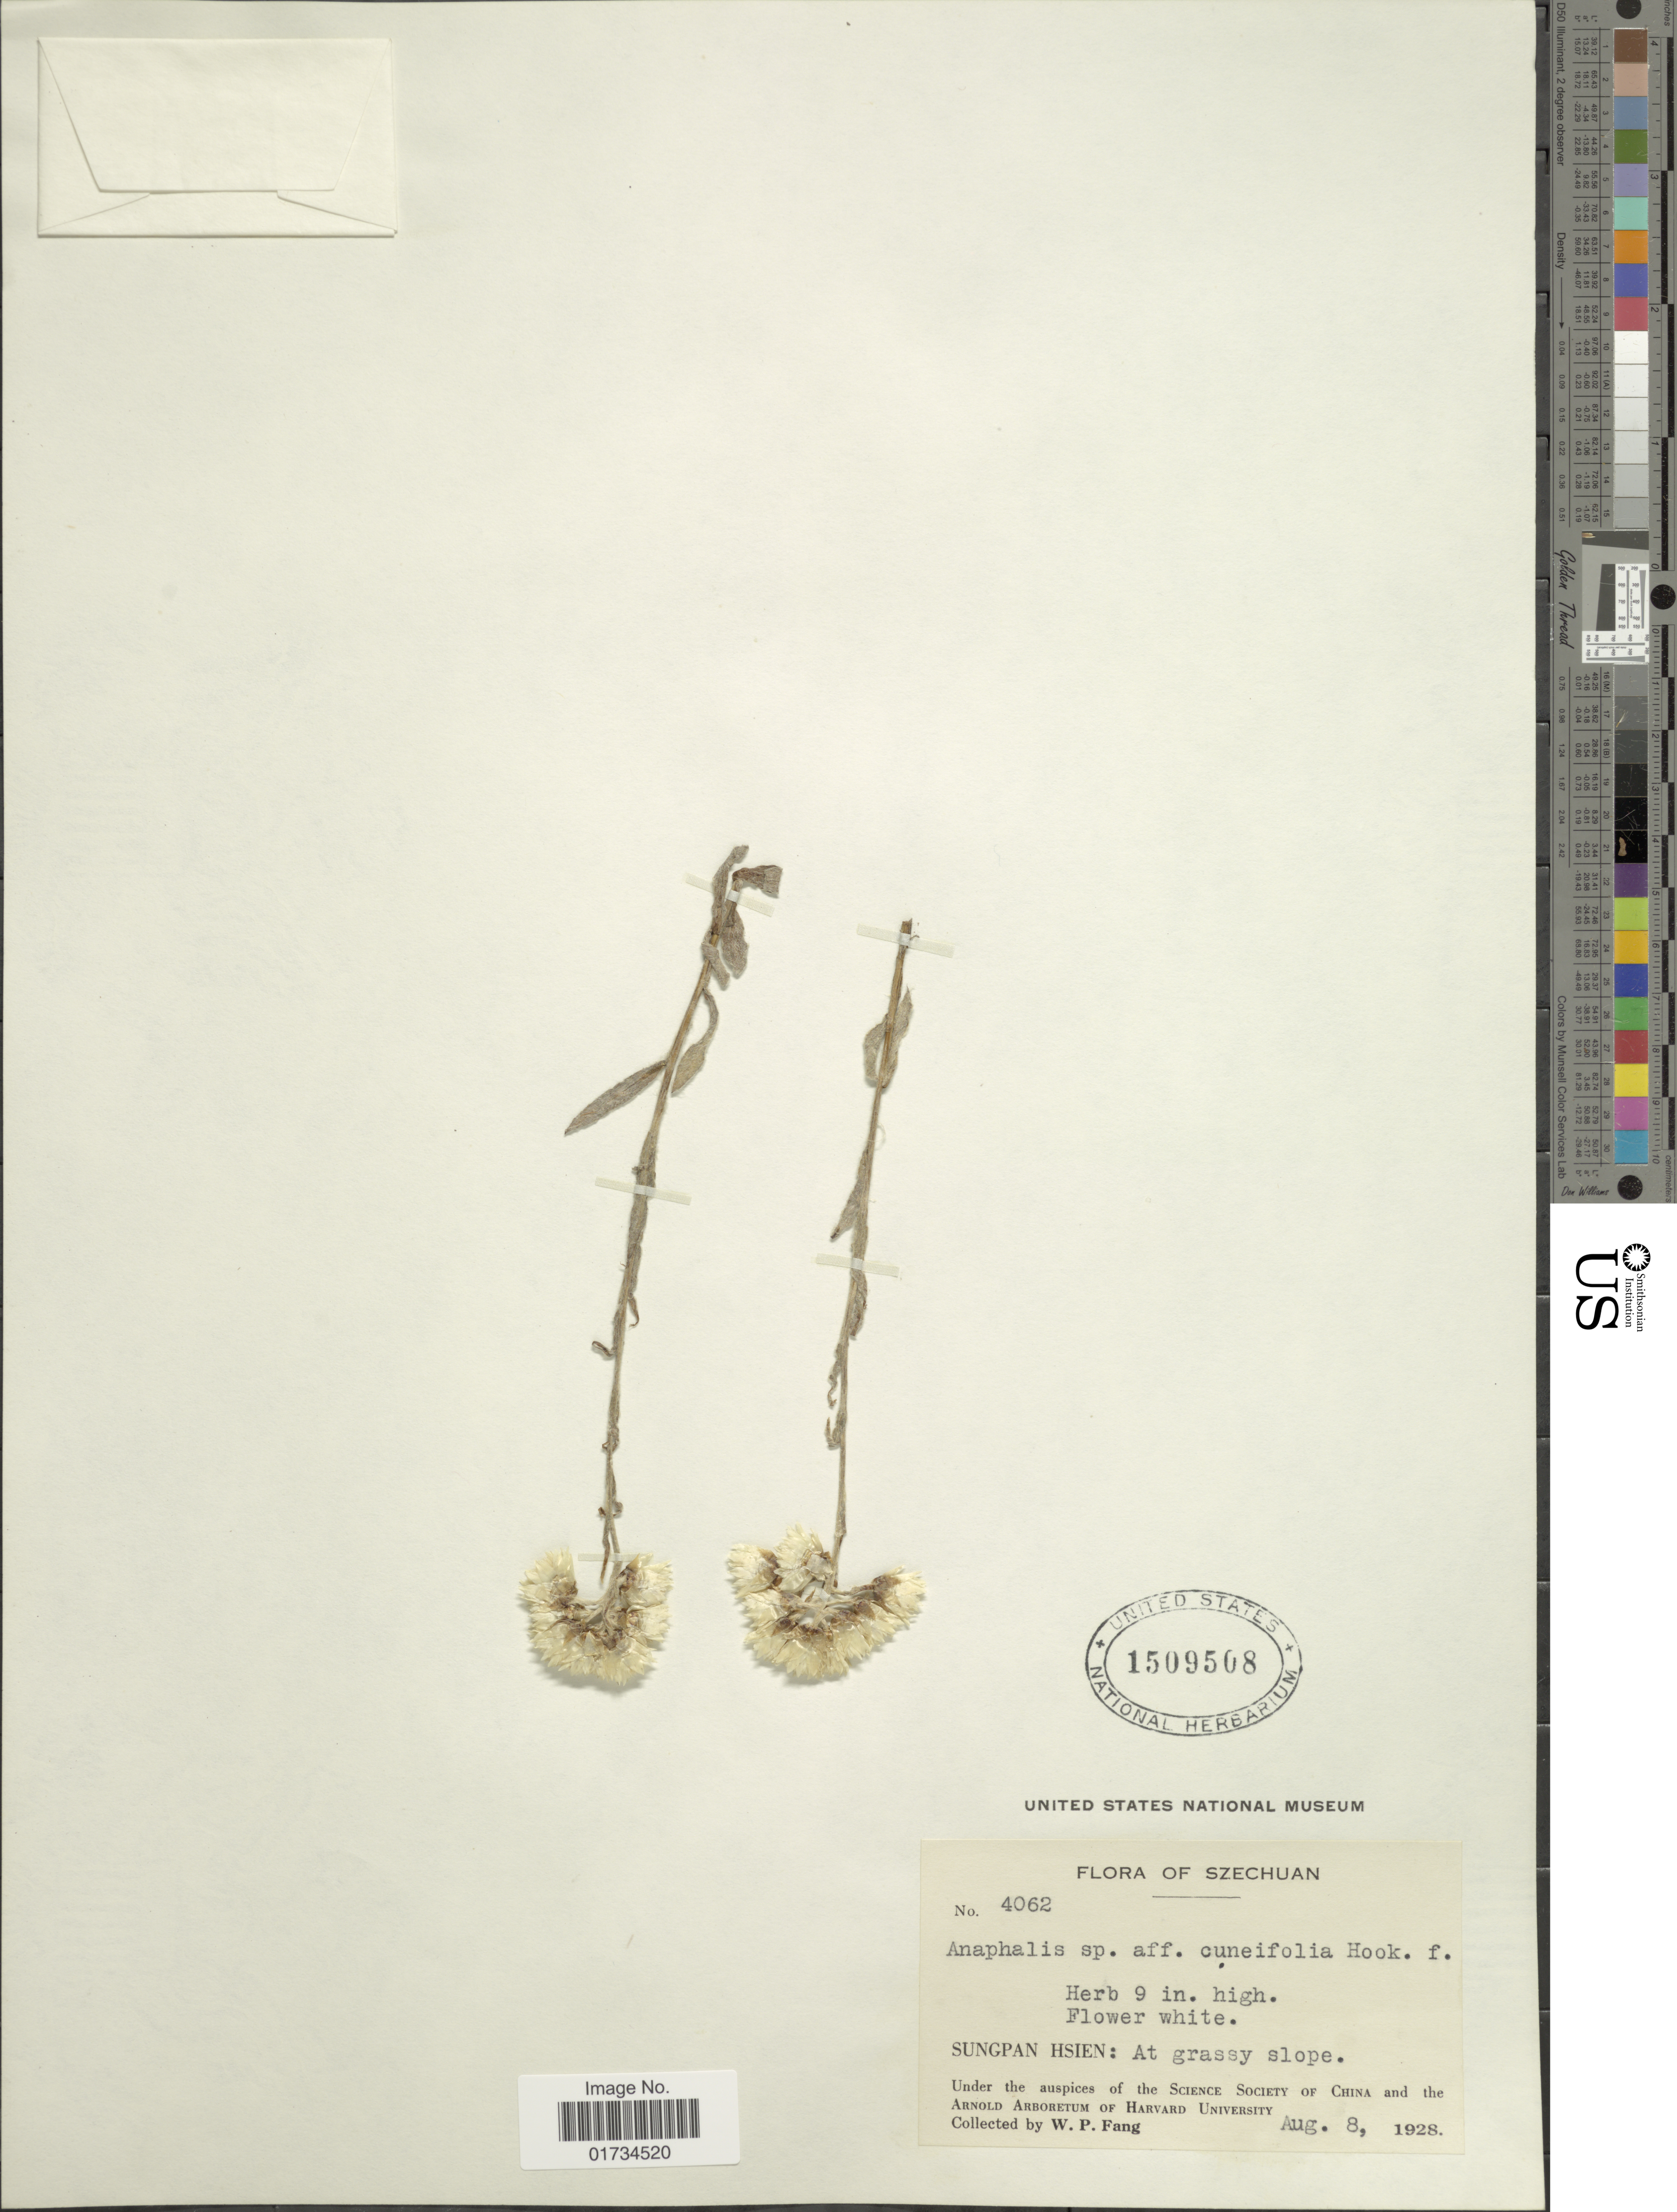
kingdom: Plantae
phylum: Tracheophyta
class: Magnoliopsida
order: Asterales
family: Asteraceae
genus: Anaphalis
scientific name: Anaphalis flavescens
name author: Hand.-Mazz.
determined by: Chen, Y. S.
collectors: W. P. Fang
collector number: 4062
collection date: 1928-08-08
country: China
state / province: Sichuan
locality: Szechuan. Sungpan Hsien: at grassy slope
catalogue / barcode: US 1509508